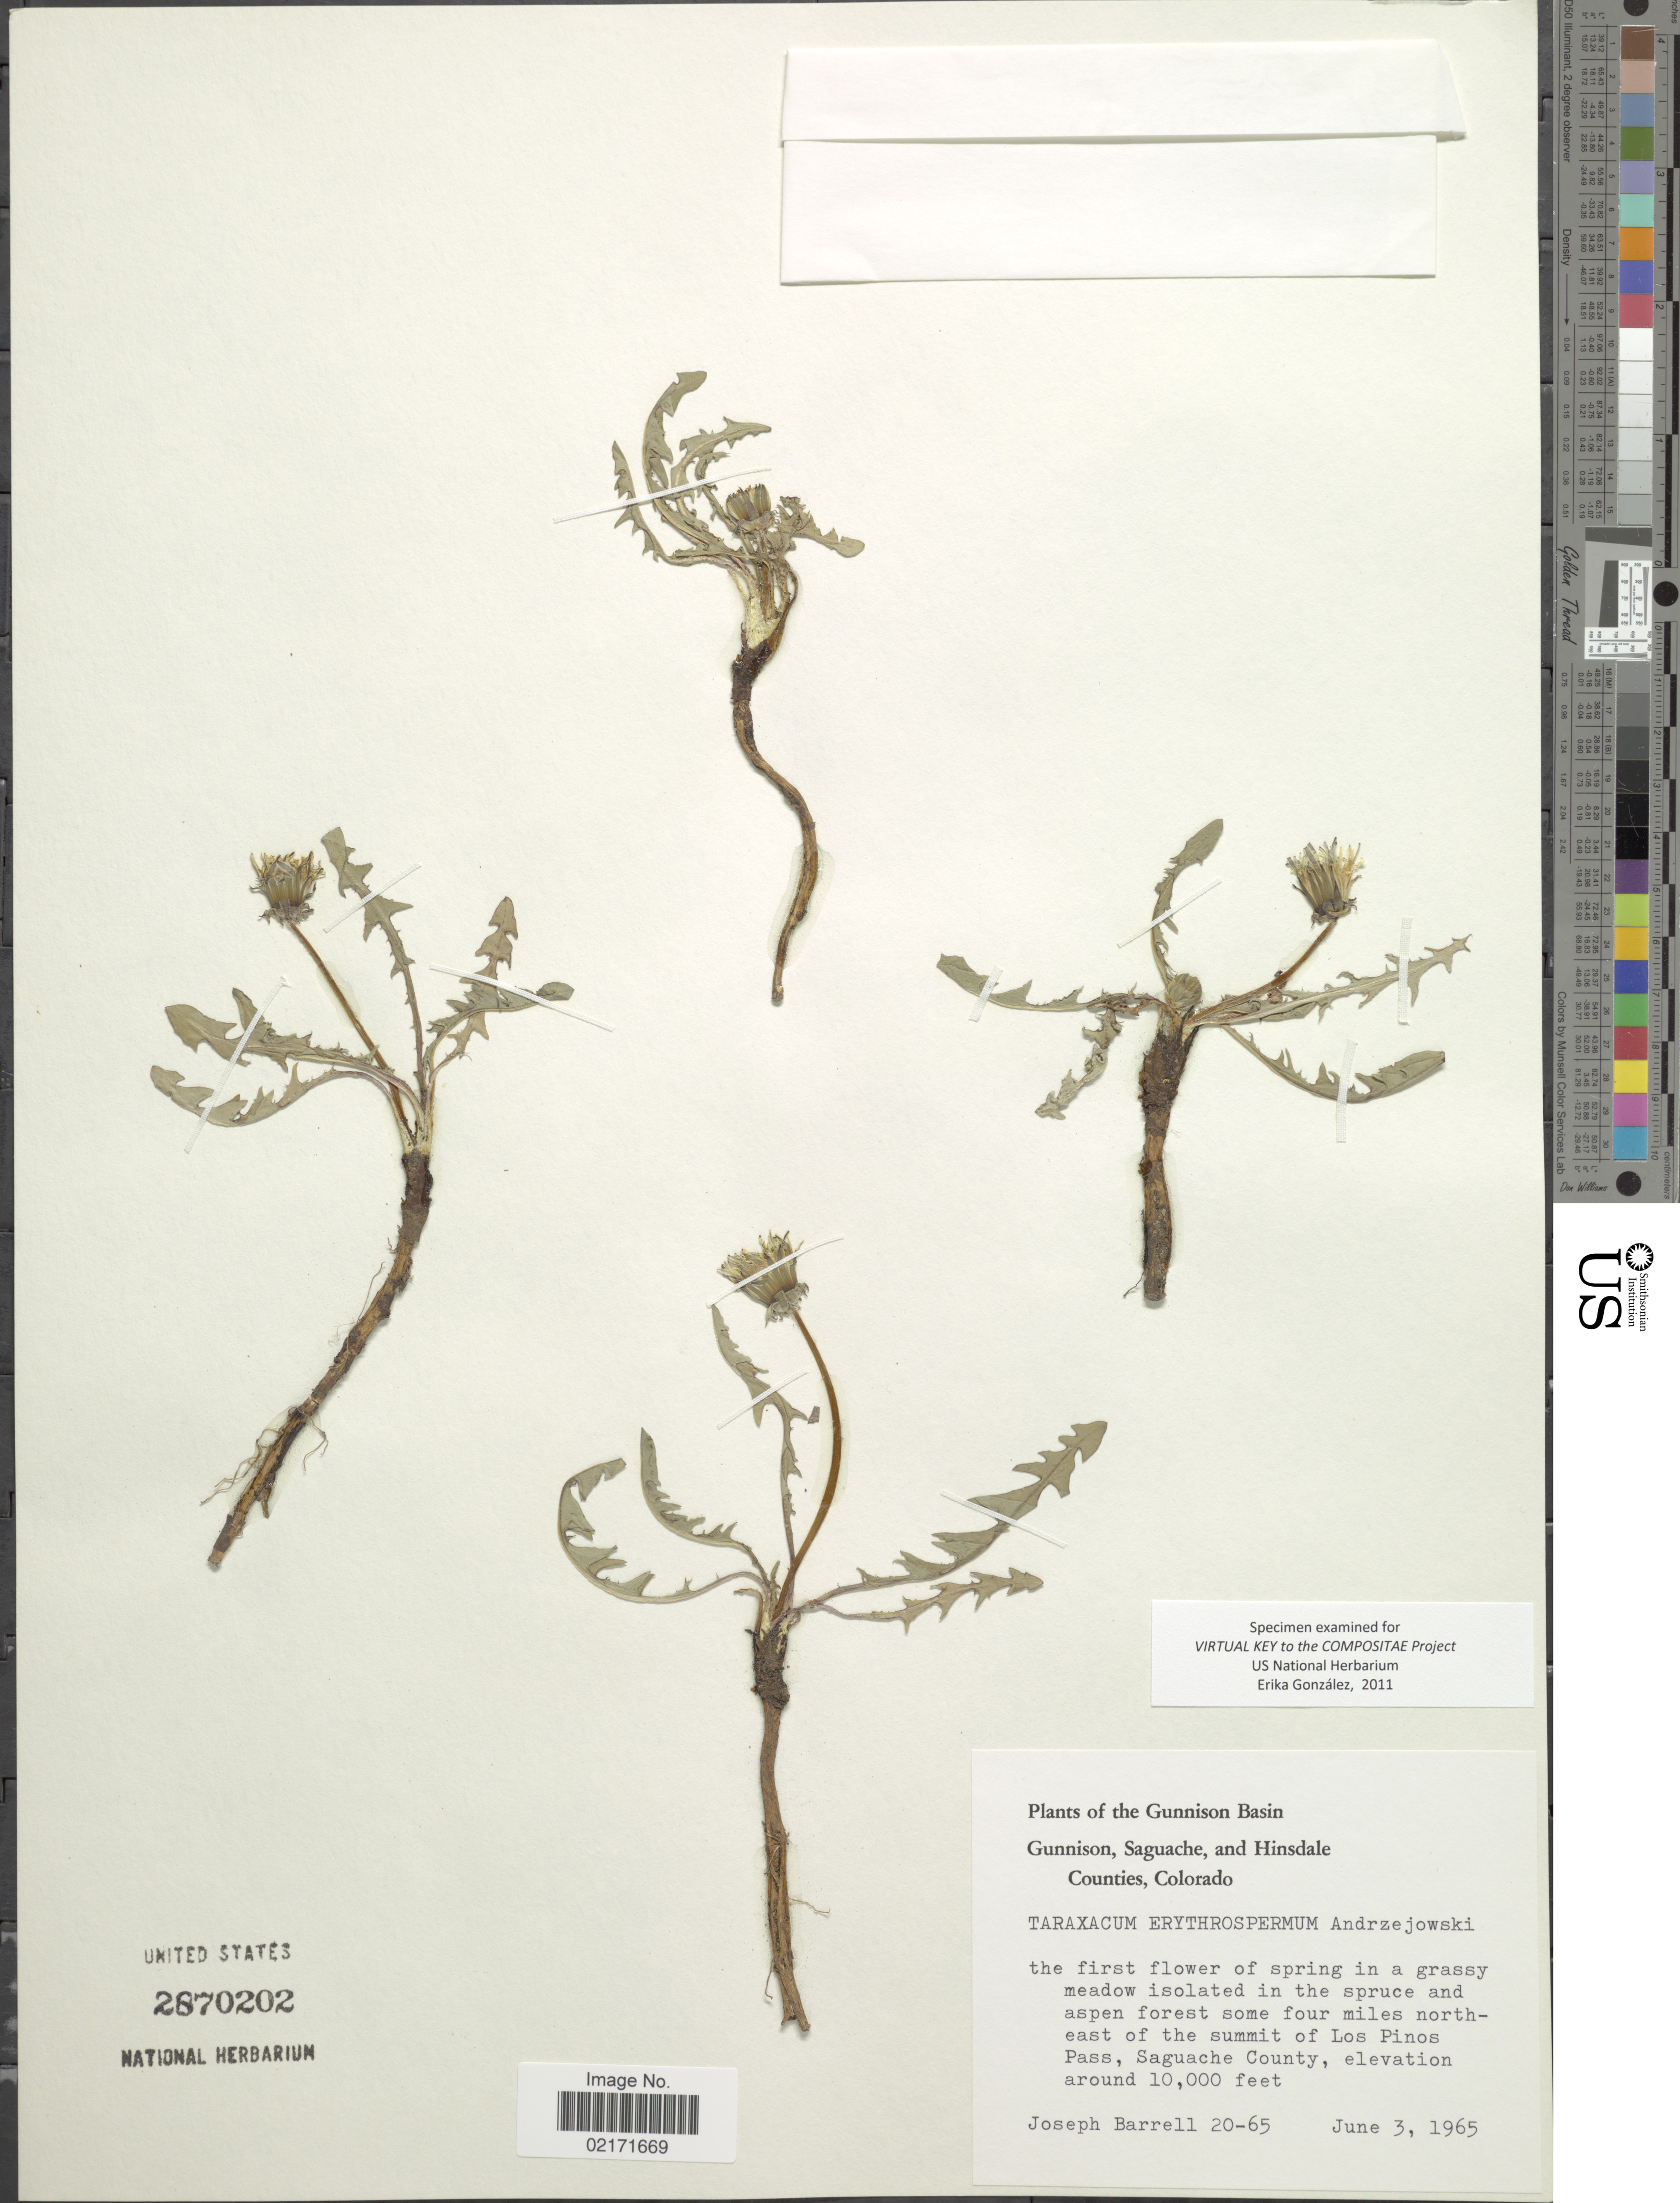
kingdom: Plantae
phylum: Tracheophyta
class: Magnoliopsida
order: Asterales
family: Asteraceae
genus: Taraxacum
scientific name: Taraxacum erythrospermum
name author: Andrz. ex Besser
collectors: J. Barrell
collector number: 20-65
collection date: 1965-06-03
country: United States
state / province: Colorado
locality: Gunnison Basin. Gunnison, Saguache, and Hinsdale Counties, Colorado. Four miles north-east of the summit of Los Pinos Pass, Saguache County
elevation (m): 3048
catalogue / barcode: US 2870202